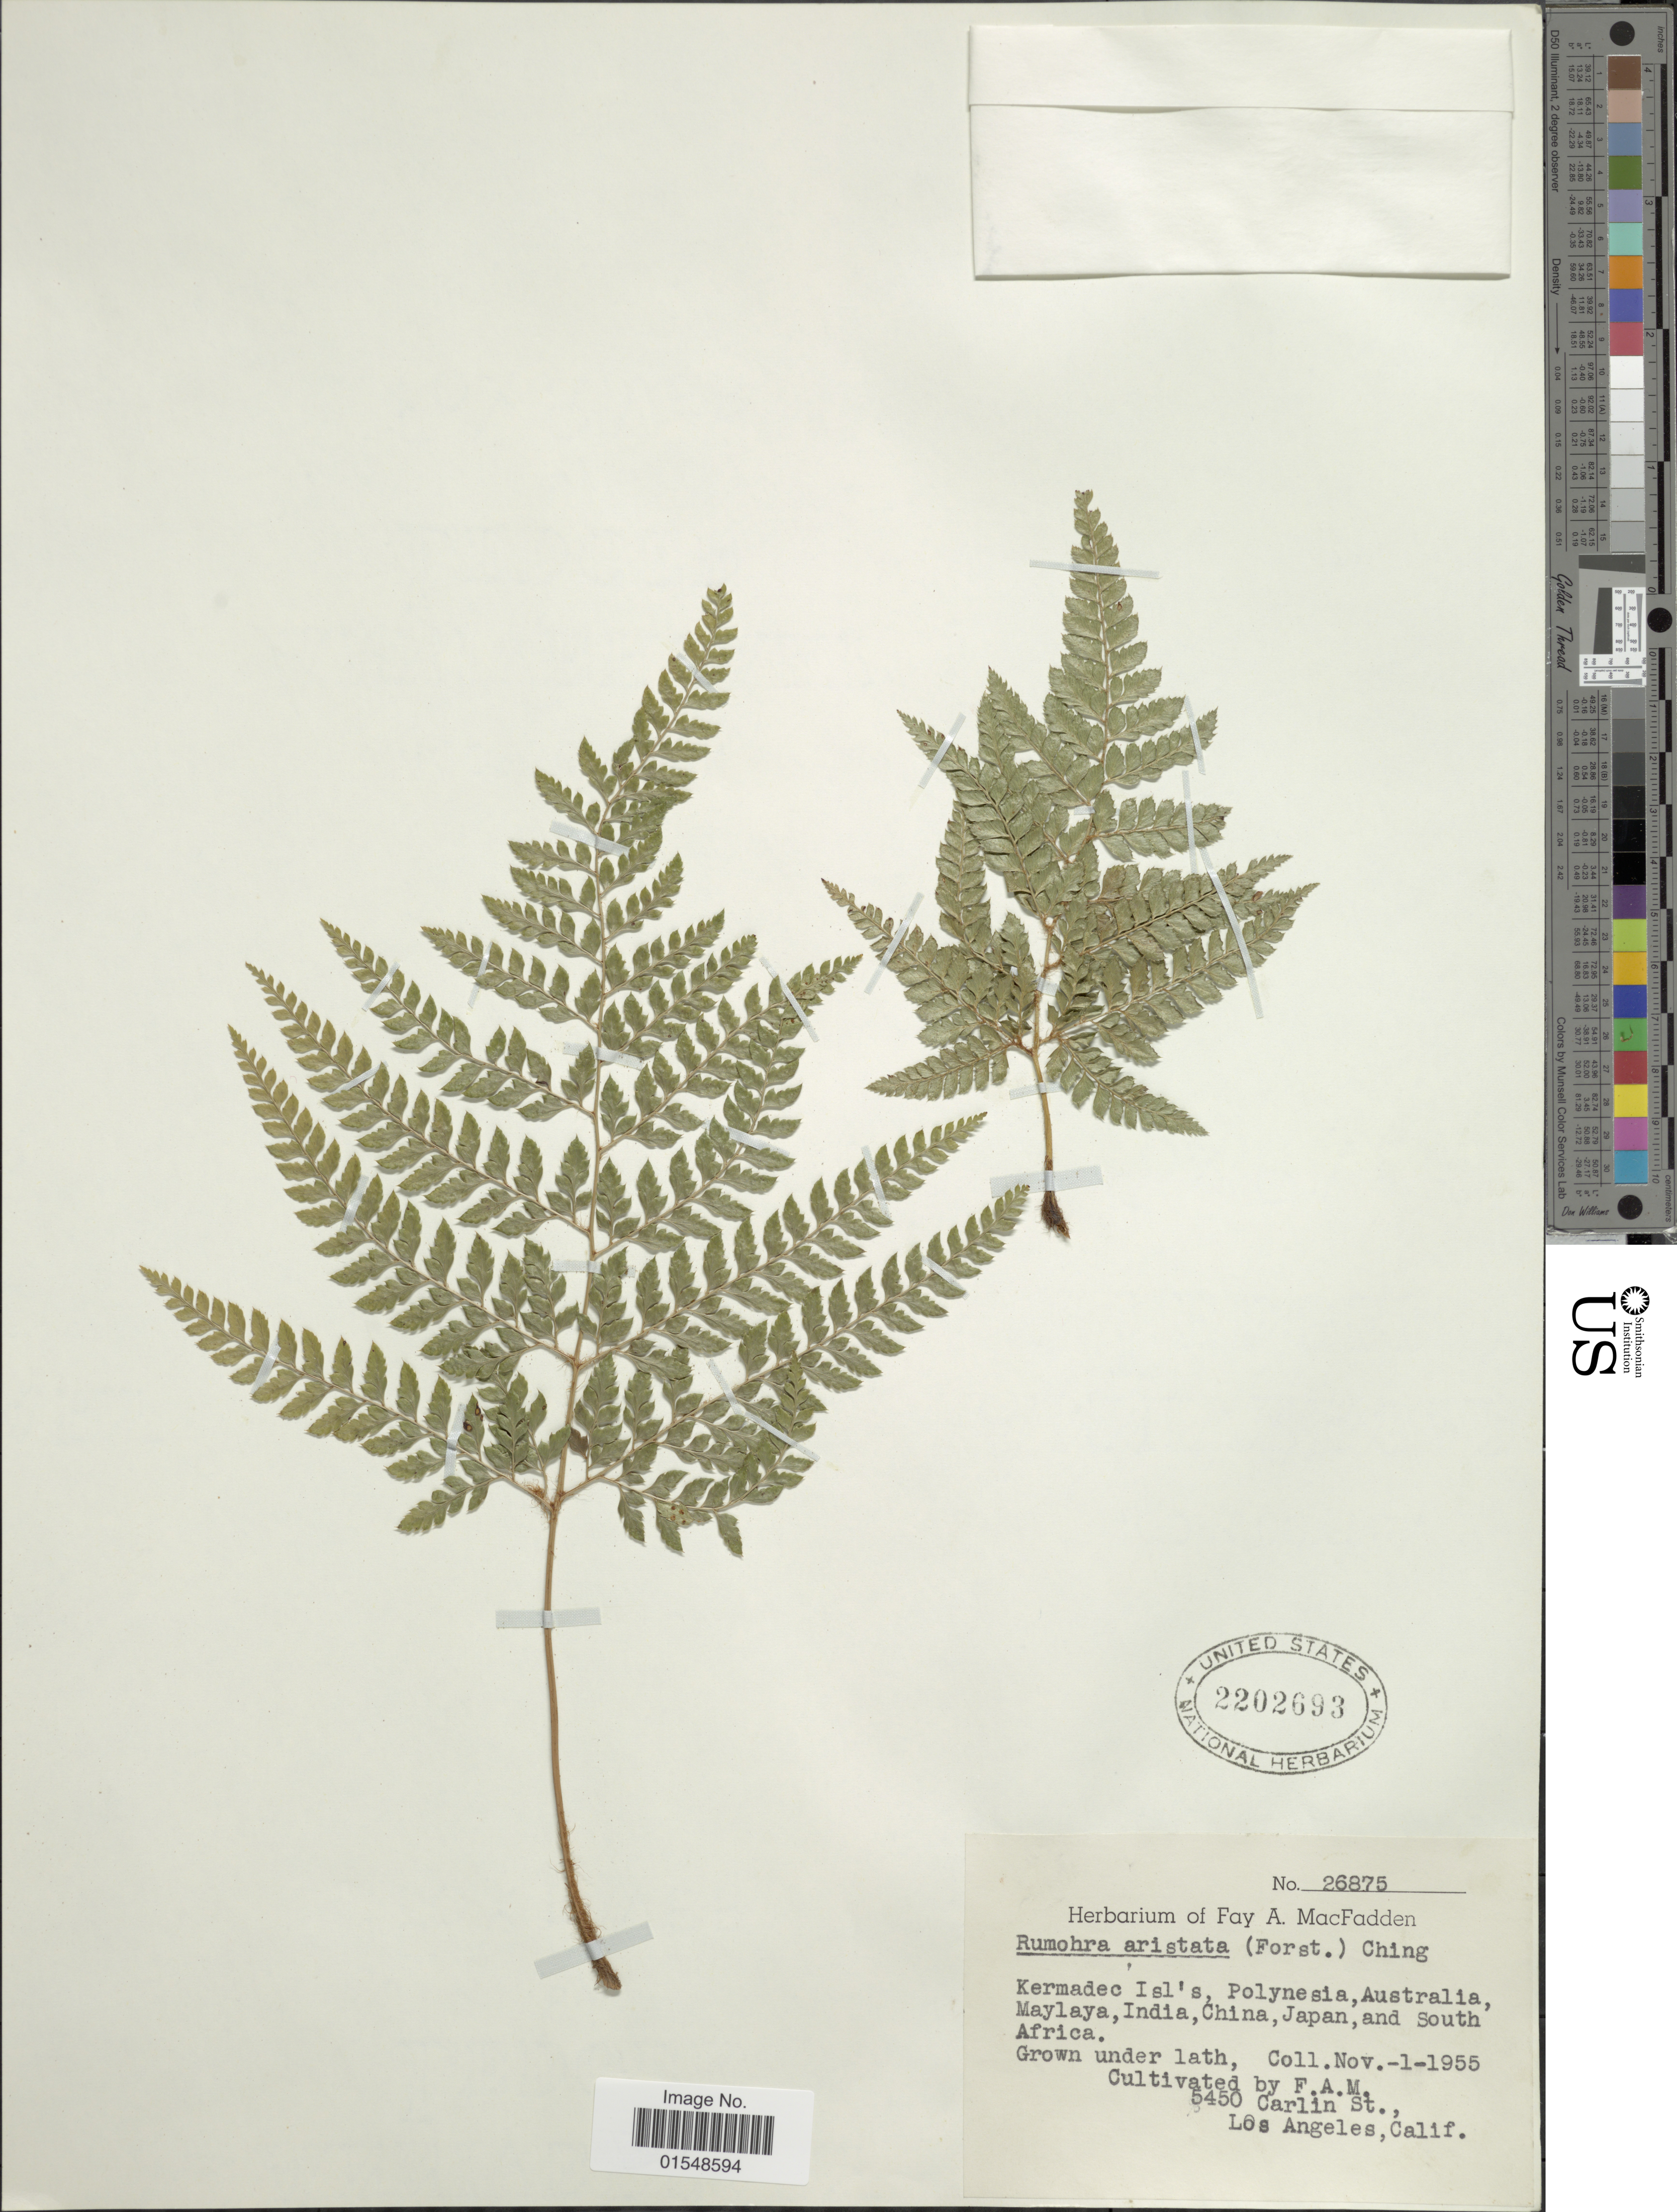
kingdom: Plantae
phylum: Tracheophyta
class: Polypodiopsida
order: Polypodiales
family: Dryopteridaceae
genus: Arachniodes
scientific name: Arachniodes aristata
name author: (G. Forst.) Tindale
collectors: F. MacFadden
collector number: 26875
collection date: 1955-11-01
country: United States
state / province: California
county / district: Los Angeles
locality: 5450 Carlin St., Los Angeles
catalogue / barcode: US 2202693